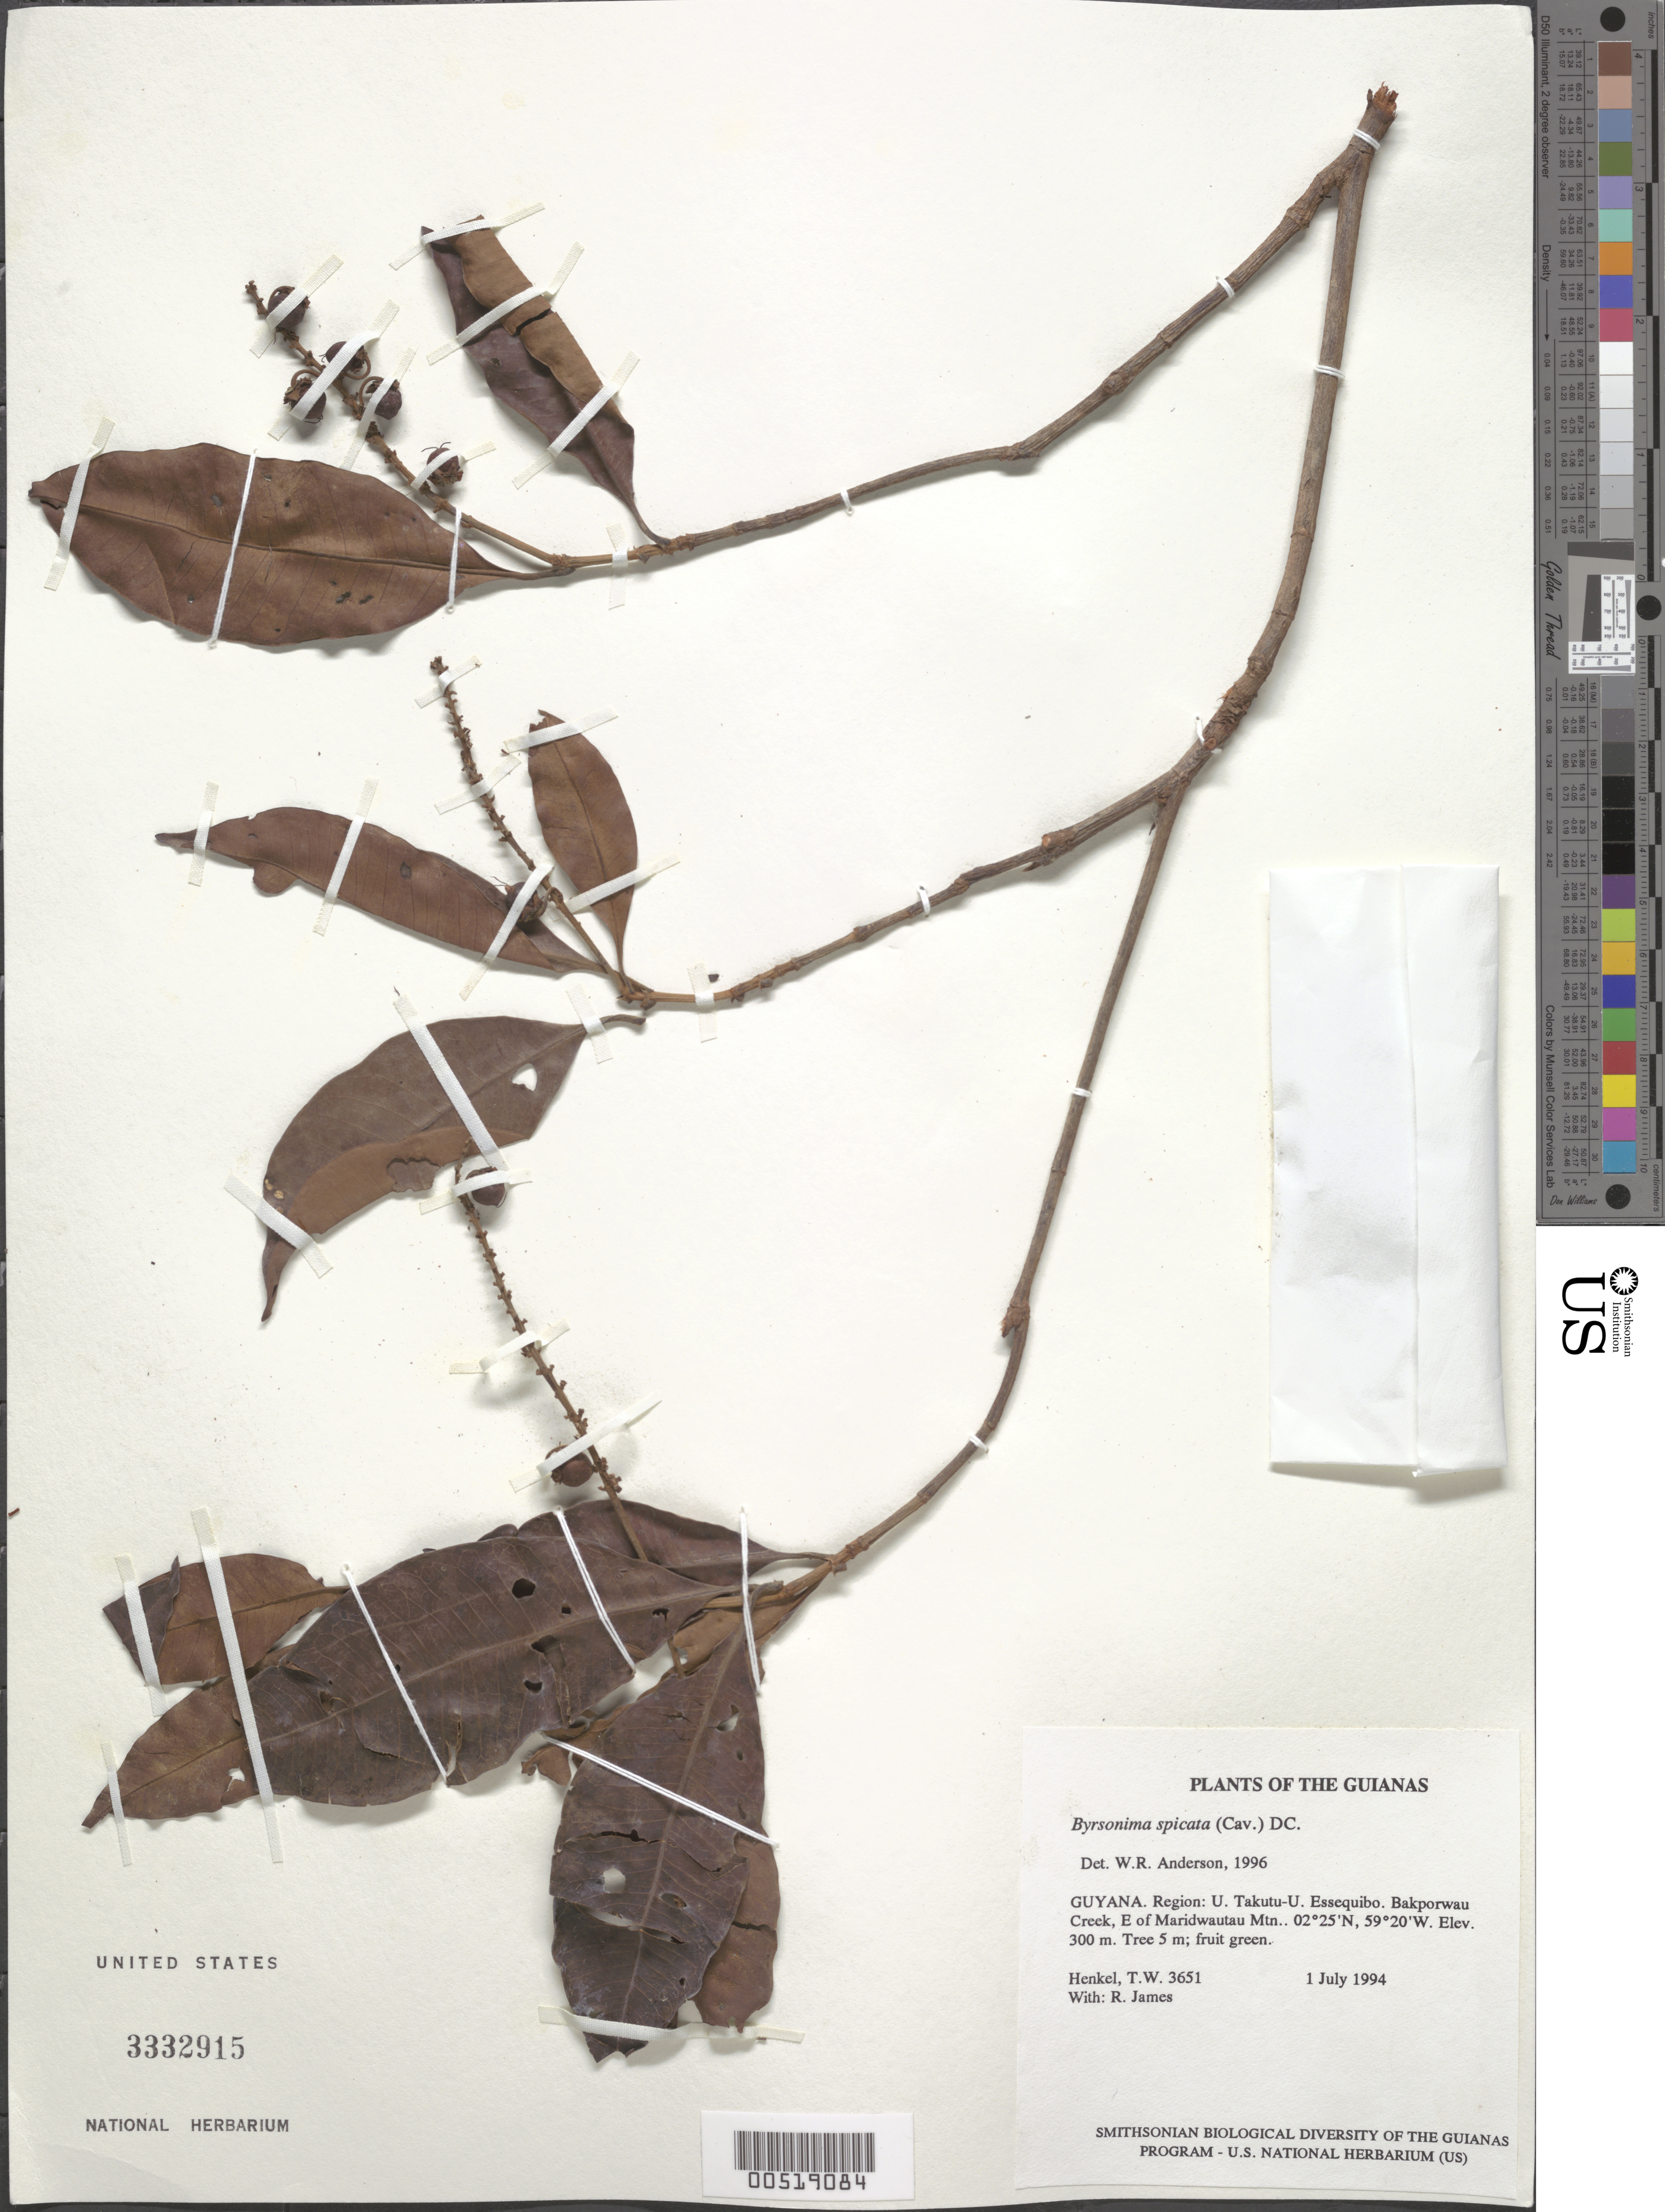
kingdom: Plantae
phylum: Tracheophyta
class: Magnoliopsida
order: Malpighiales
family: Malpighiaceae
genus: Byrsonima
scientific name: Byrsonima spicata (Cav.) DC.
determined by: Anderson, W. R., (MICH), University of Michigan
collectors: T. Henkel & R. James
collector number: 3651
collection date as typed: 1 January 1994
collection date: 1994-01-01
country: Guyana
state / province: U. Takutu-U. Essequibo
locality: Bakporwau Creek, E of Maridwautau Mtn.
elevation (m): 300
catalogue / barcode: US 3332915